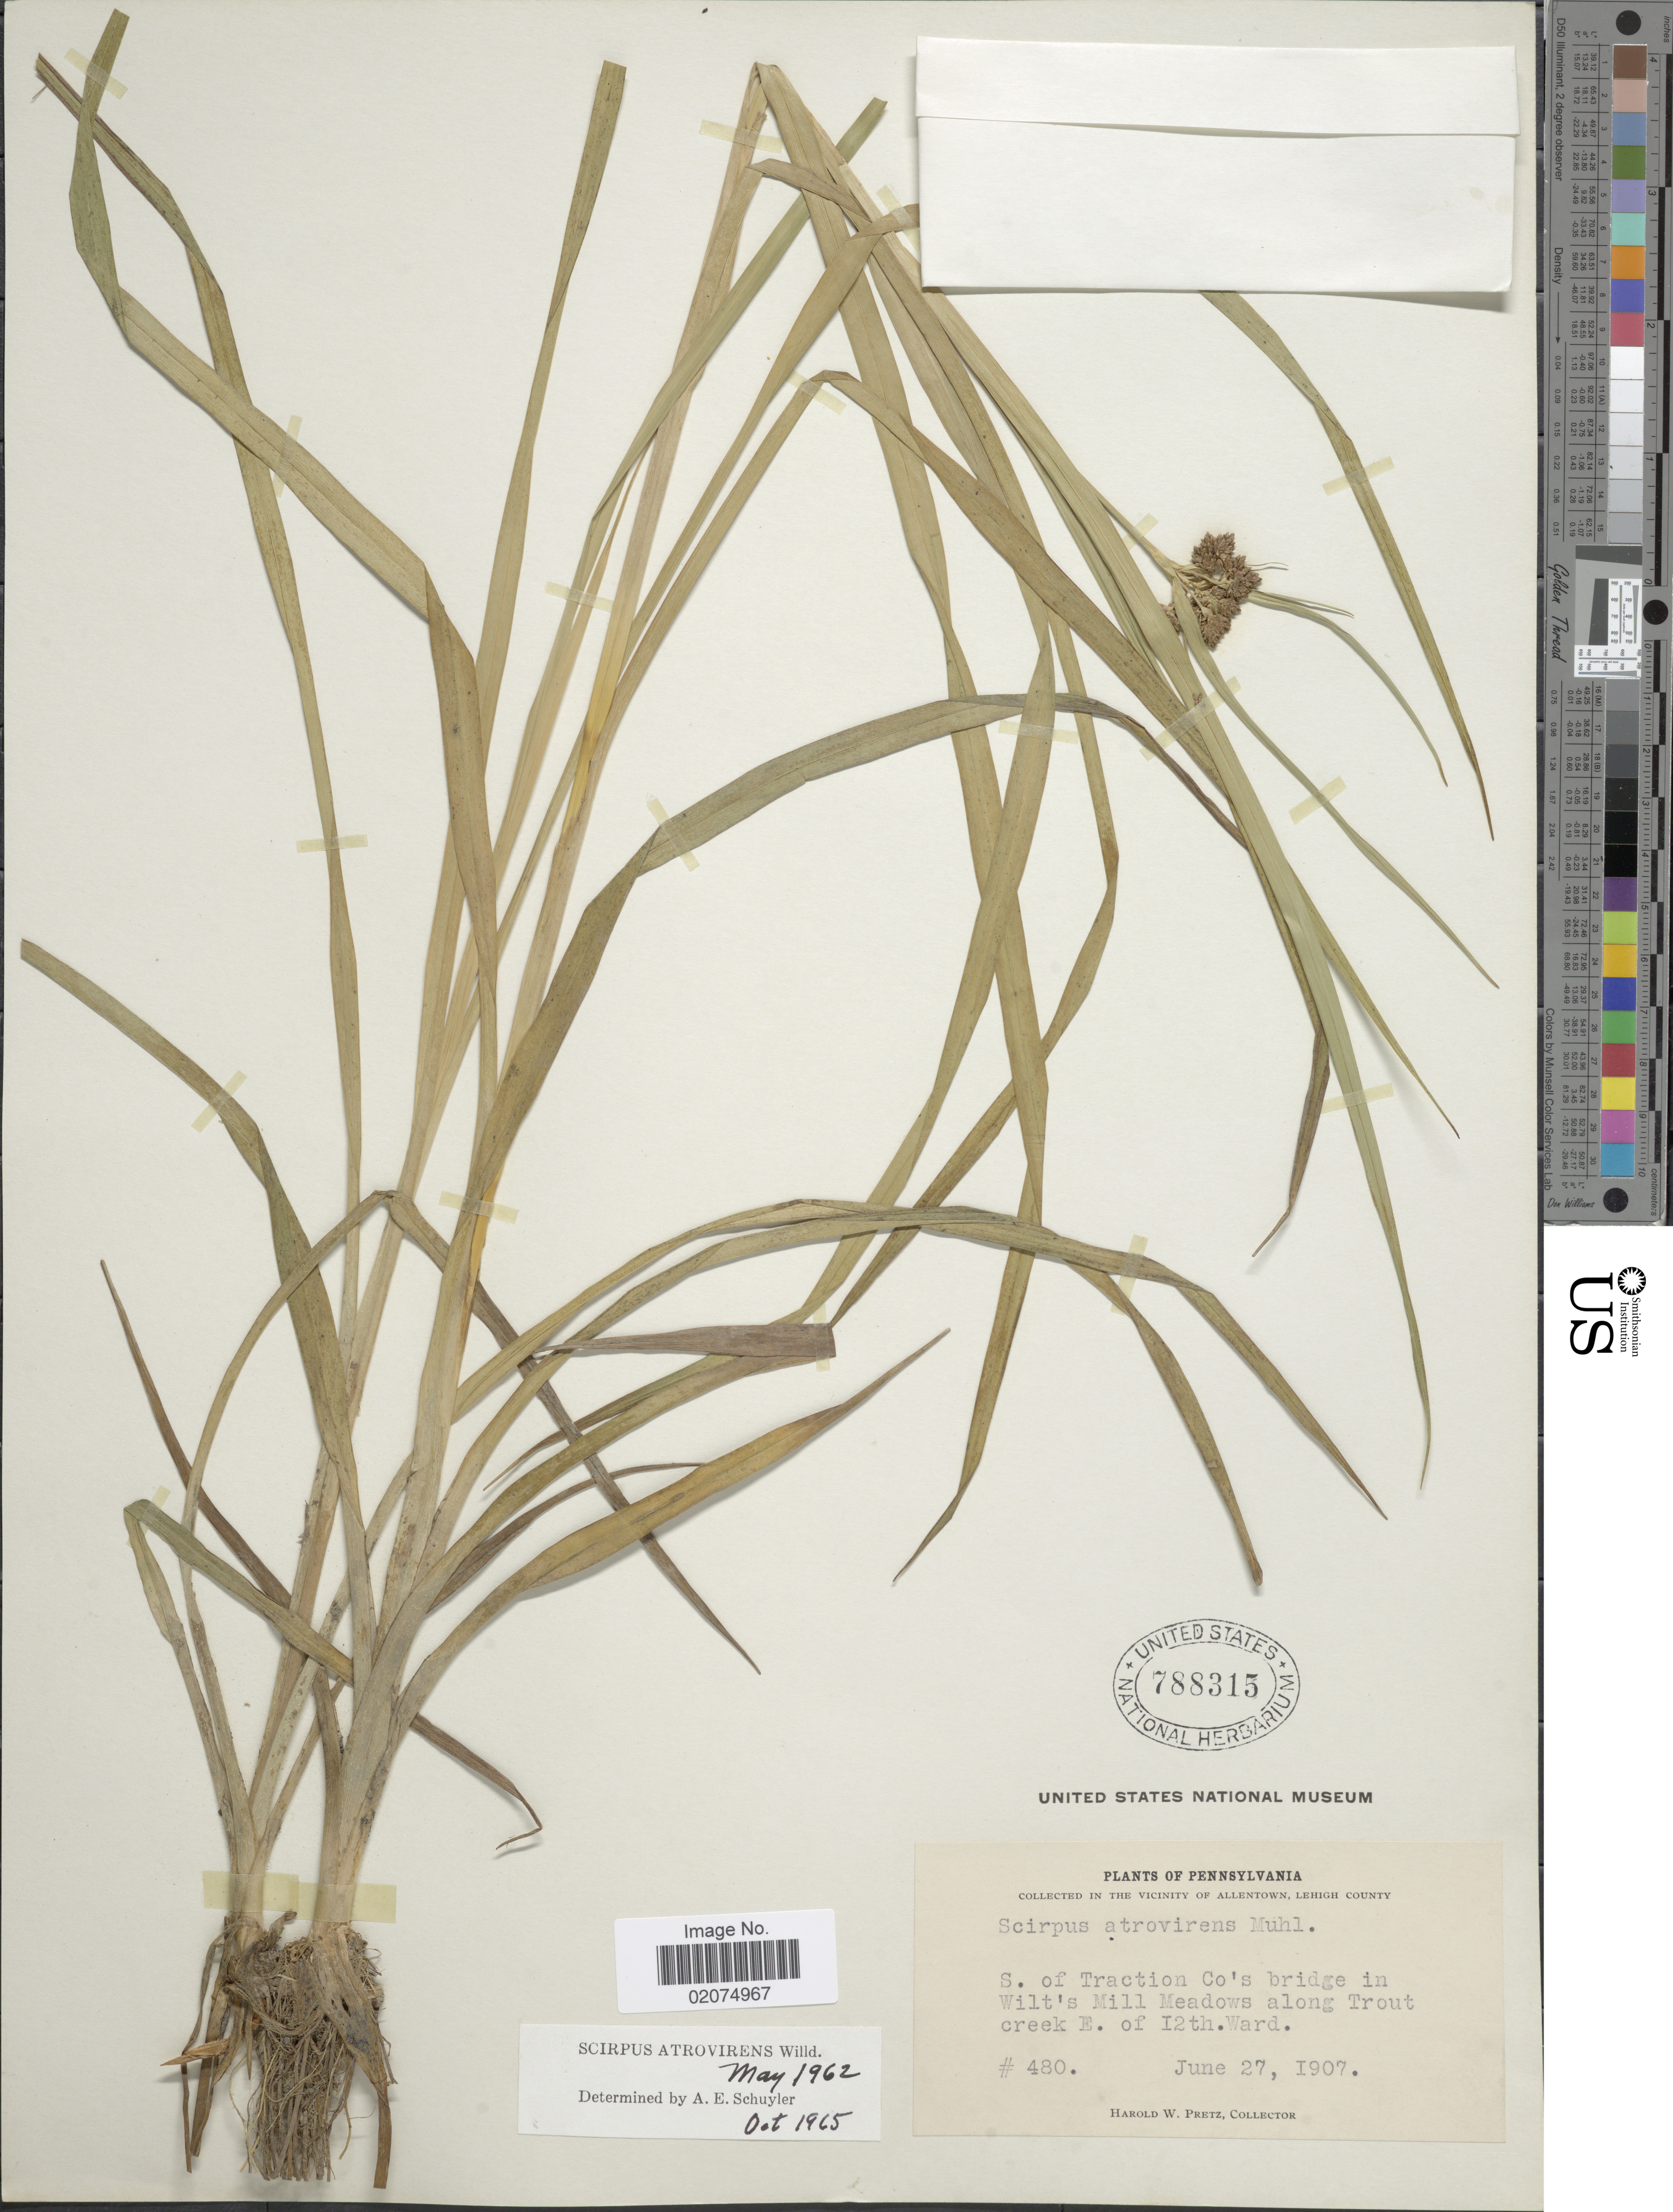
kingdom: Plantae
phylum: Tracheophyta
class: Liliopsida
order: Poales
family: Cyperaceae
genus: Scirpus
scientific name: Scirpus atrovirens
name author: Willd.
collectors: H. W. Pretz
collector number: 480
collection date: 1907-06-27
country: United States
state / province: Pennsylvania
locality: Vicinity of Allentowon, Lehigh County, S. of Traction Co's bridge in Wilt's Mill Meadows along Trout Creek E of 12th Ward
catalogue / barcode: US 788315